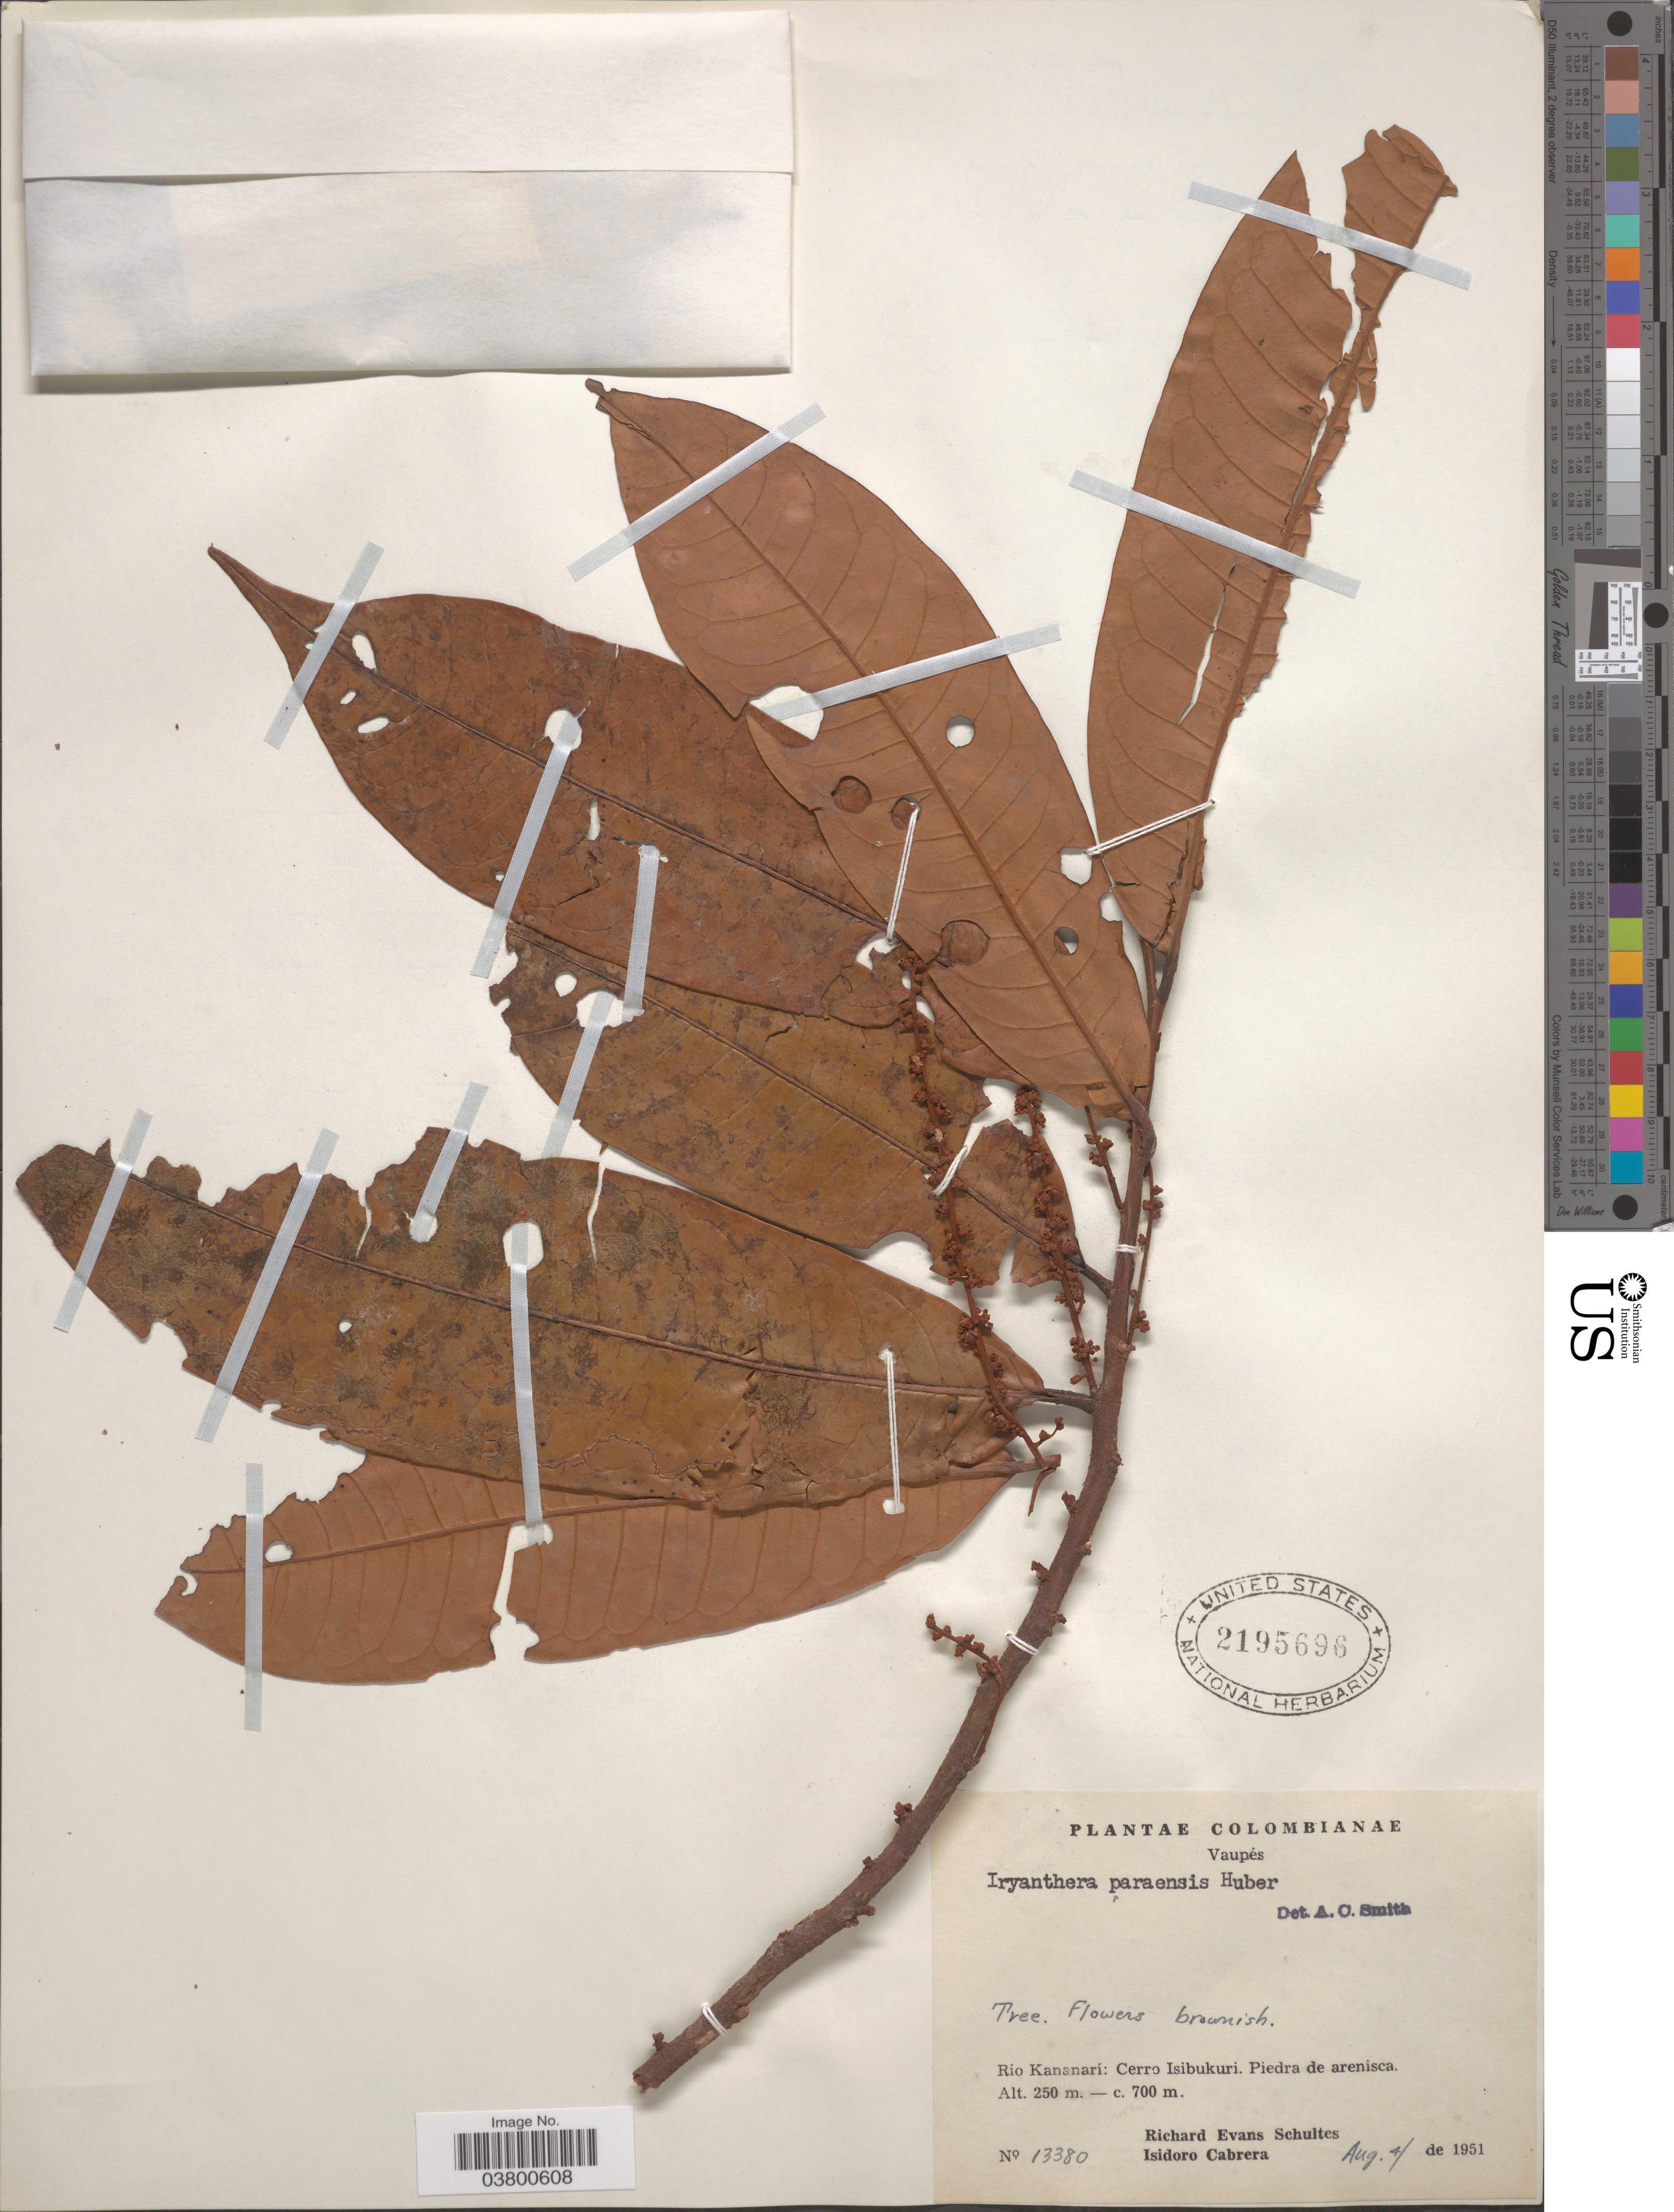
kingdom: Plantae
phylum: Tracheophyta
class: Magnoliopsida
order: Magnoliales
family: Myristicaceae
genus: Iryanthera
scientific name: Iryanthera paraensis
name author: Huber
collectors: R. E. Schultes & I. Cabrera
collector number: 13380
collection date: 1951-08-04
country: Colombia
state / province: Vaupés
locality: Río Kananarí: Cerro Isibukuri. Piedra de arenisca.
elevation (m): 250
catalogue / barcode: US 2195696